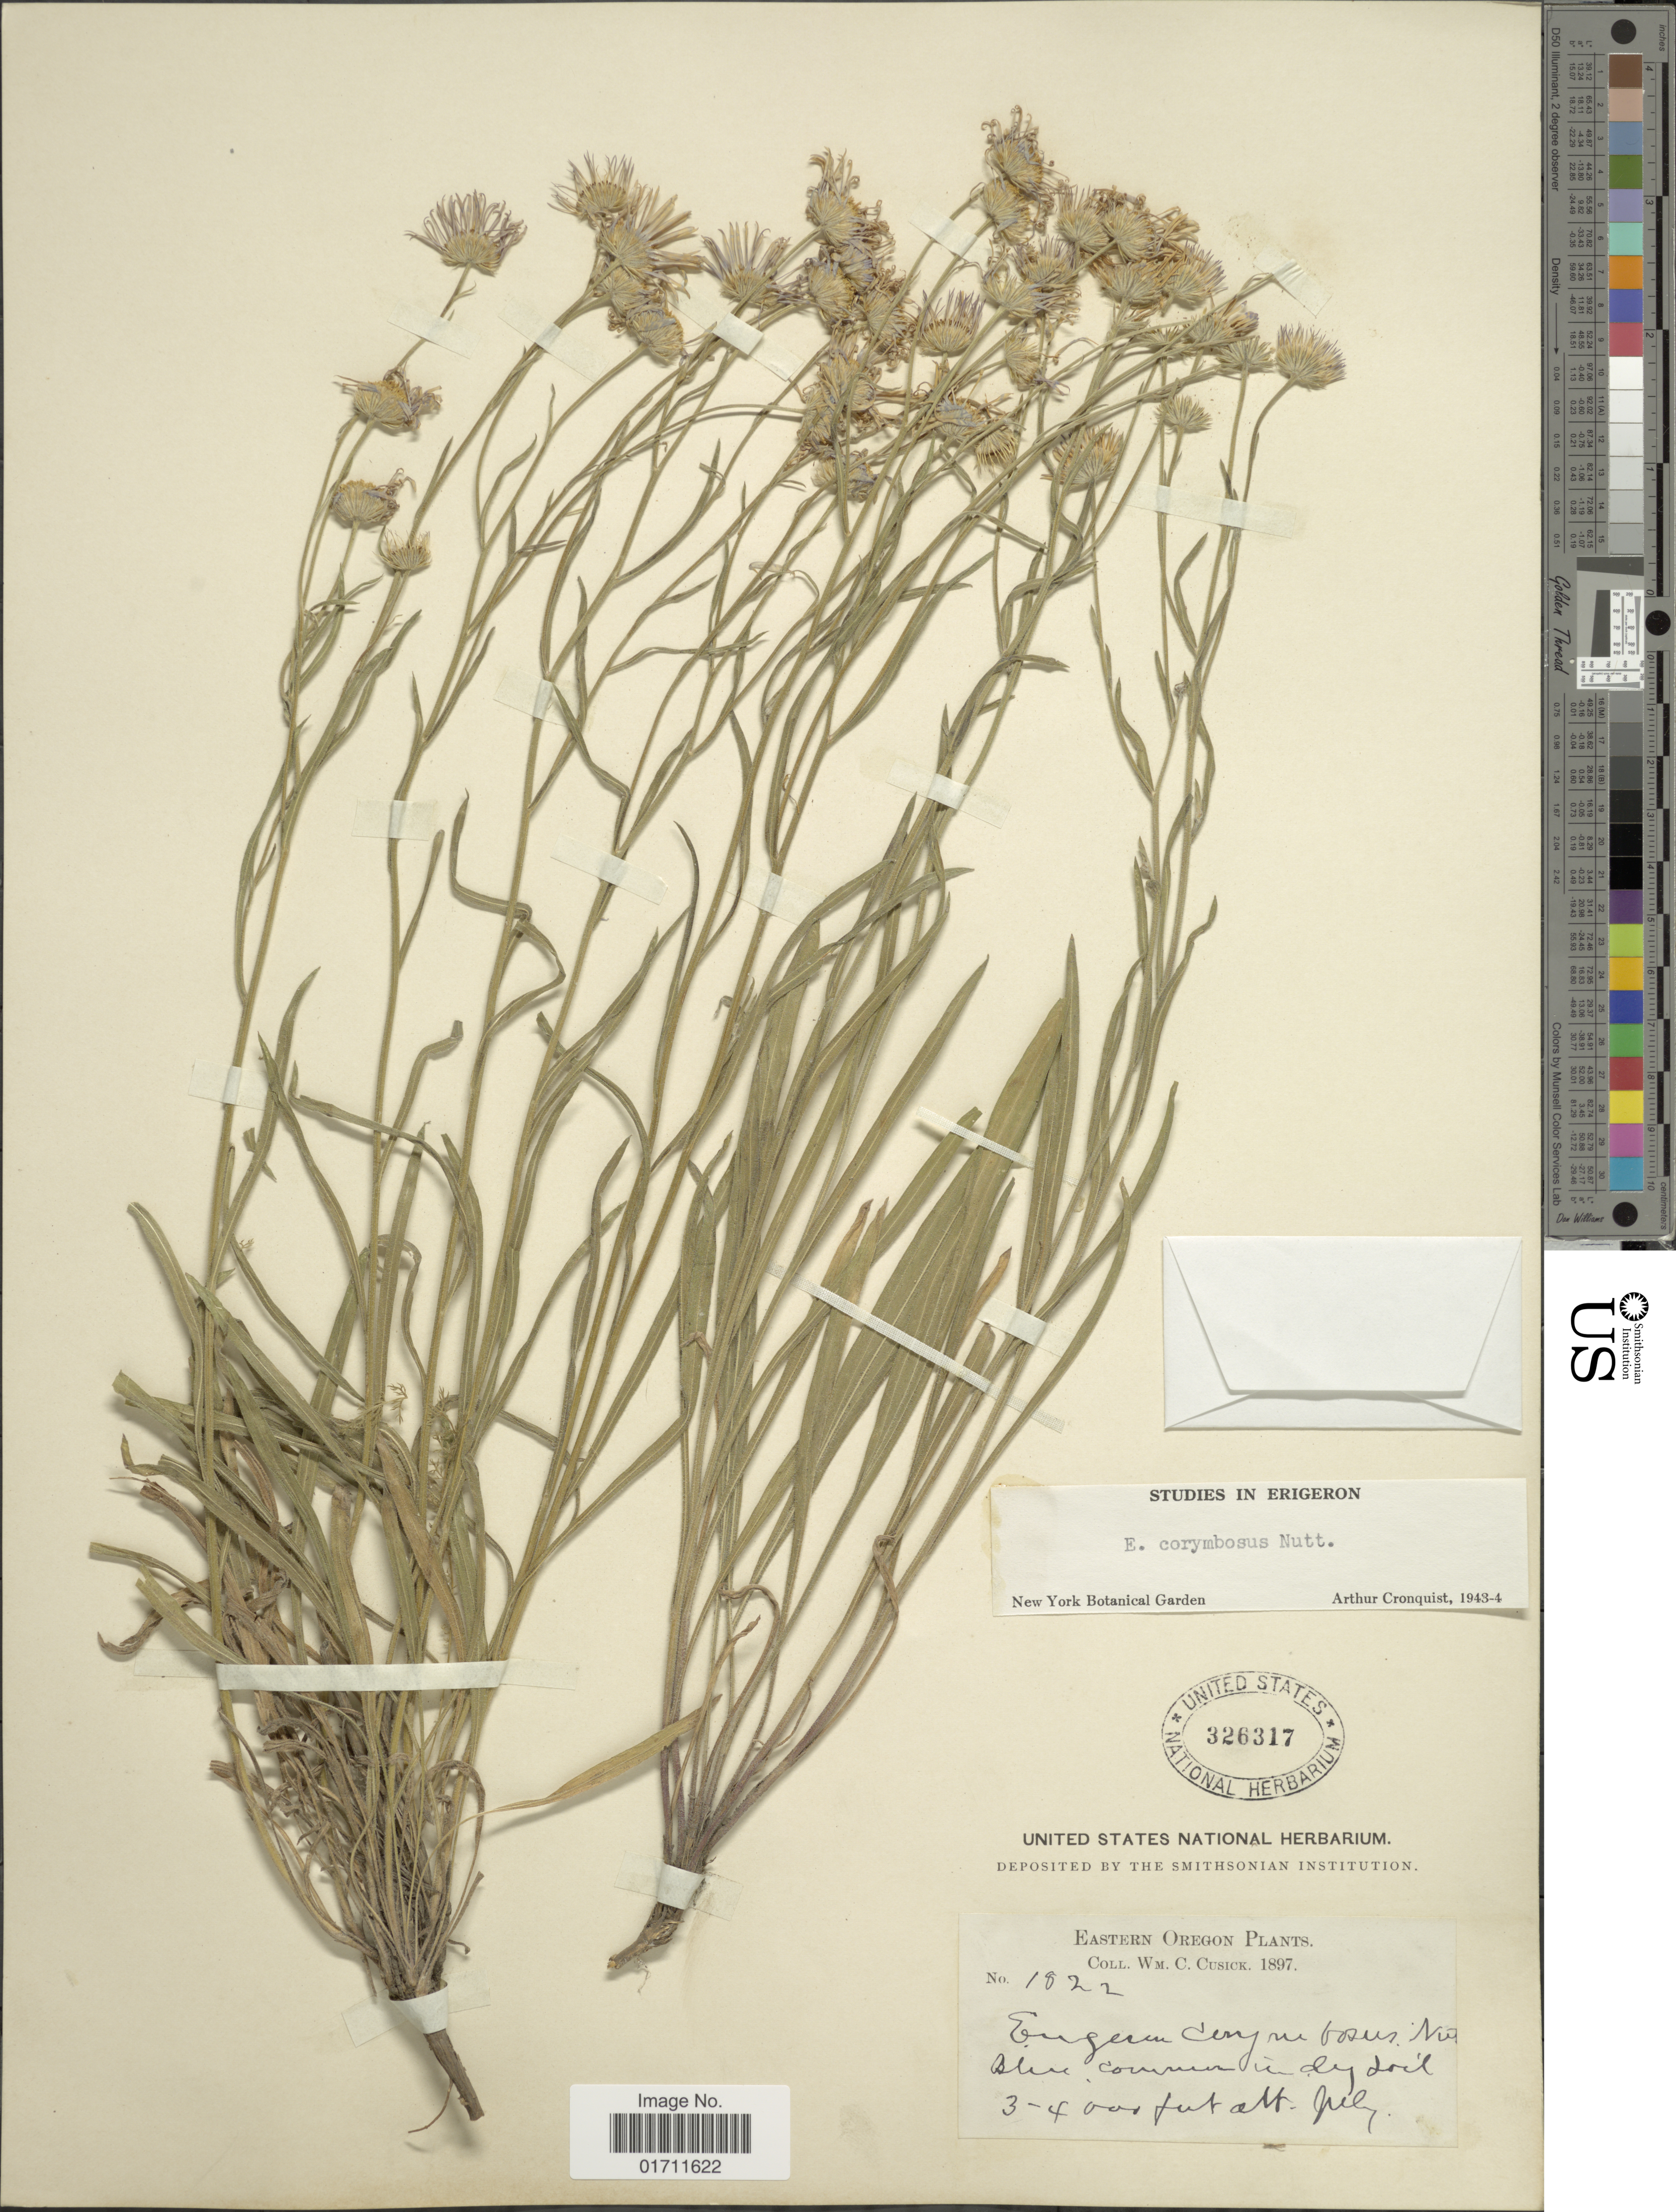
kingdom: Plantae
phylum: Tracheophyta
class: Magnoliopsida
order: Asterales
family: Asteraceae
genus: Erigeron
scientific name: Erigeron corymbosus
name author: Nutt.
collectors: W. C. Cusick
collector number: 1822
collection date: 1897-07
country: United States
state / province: Oregon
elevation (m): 914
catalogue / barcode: US 326317